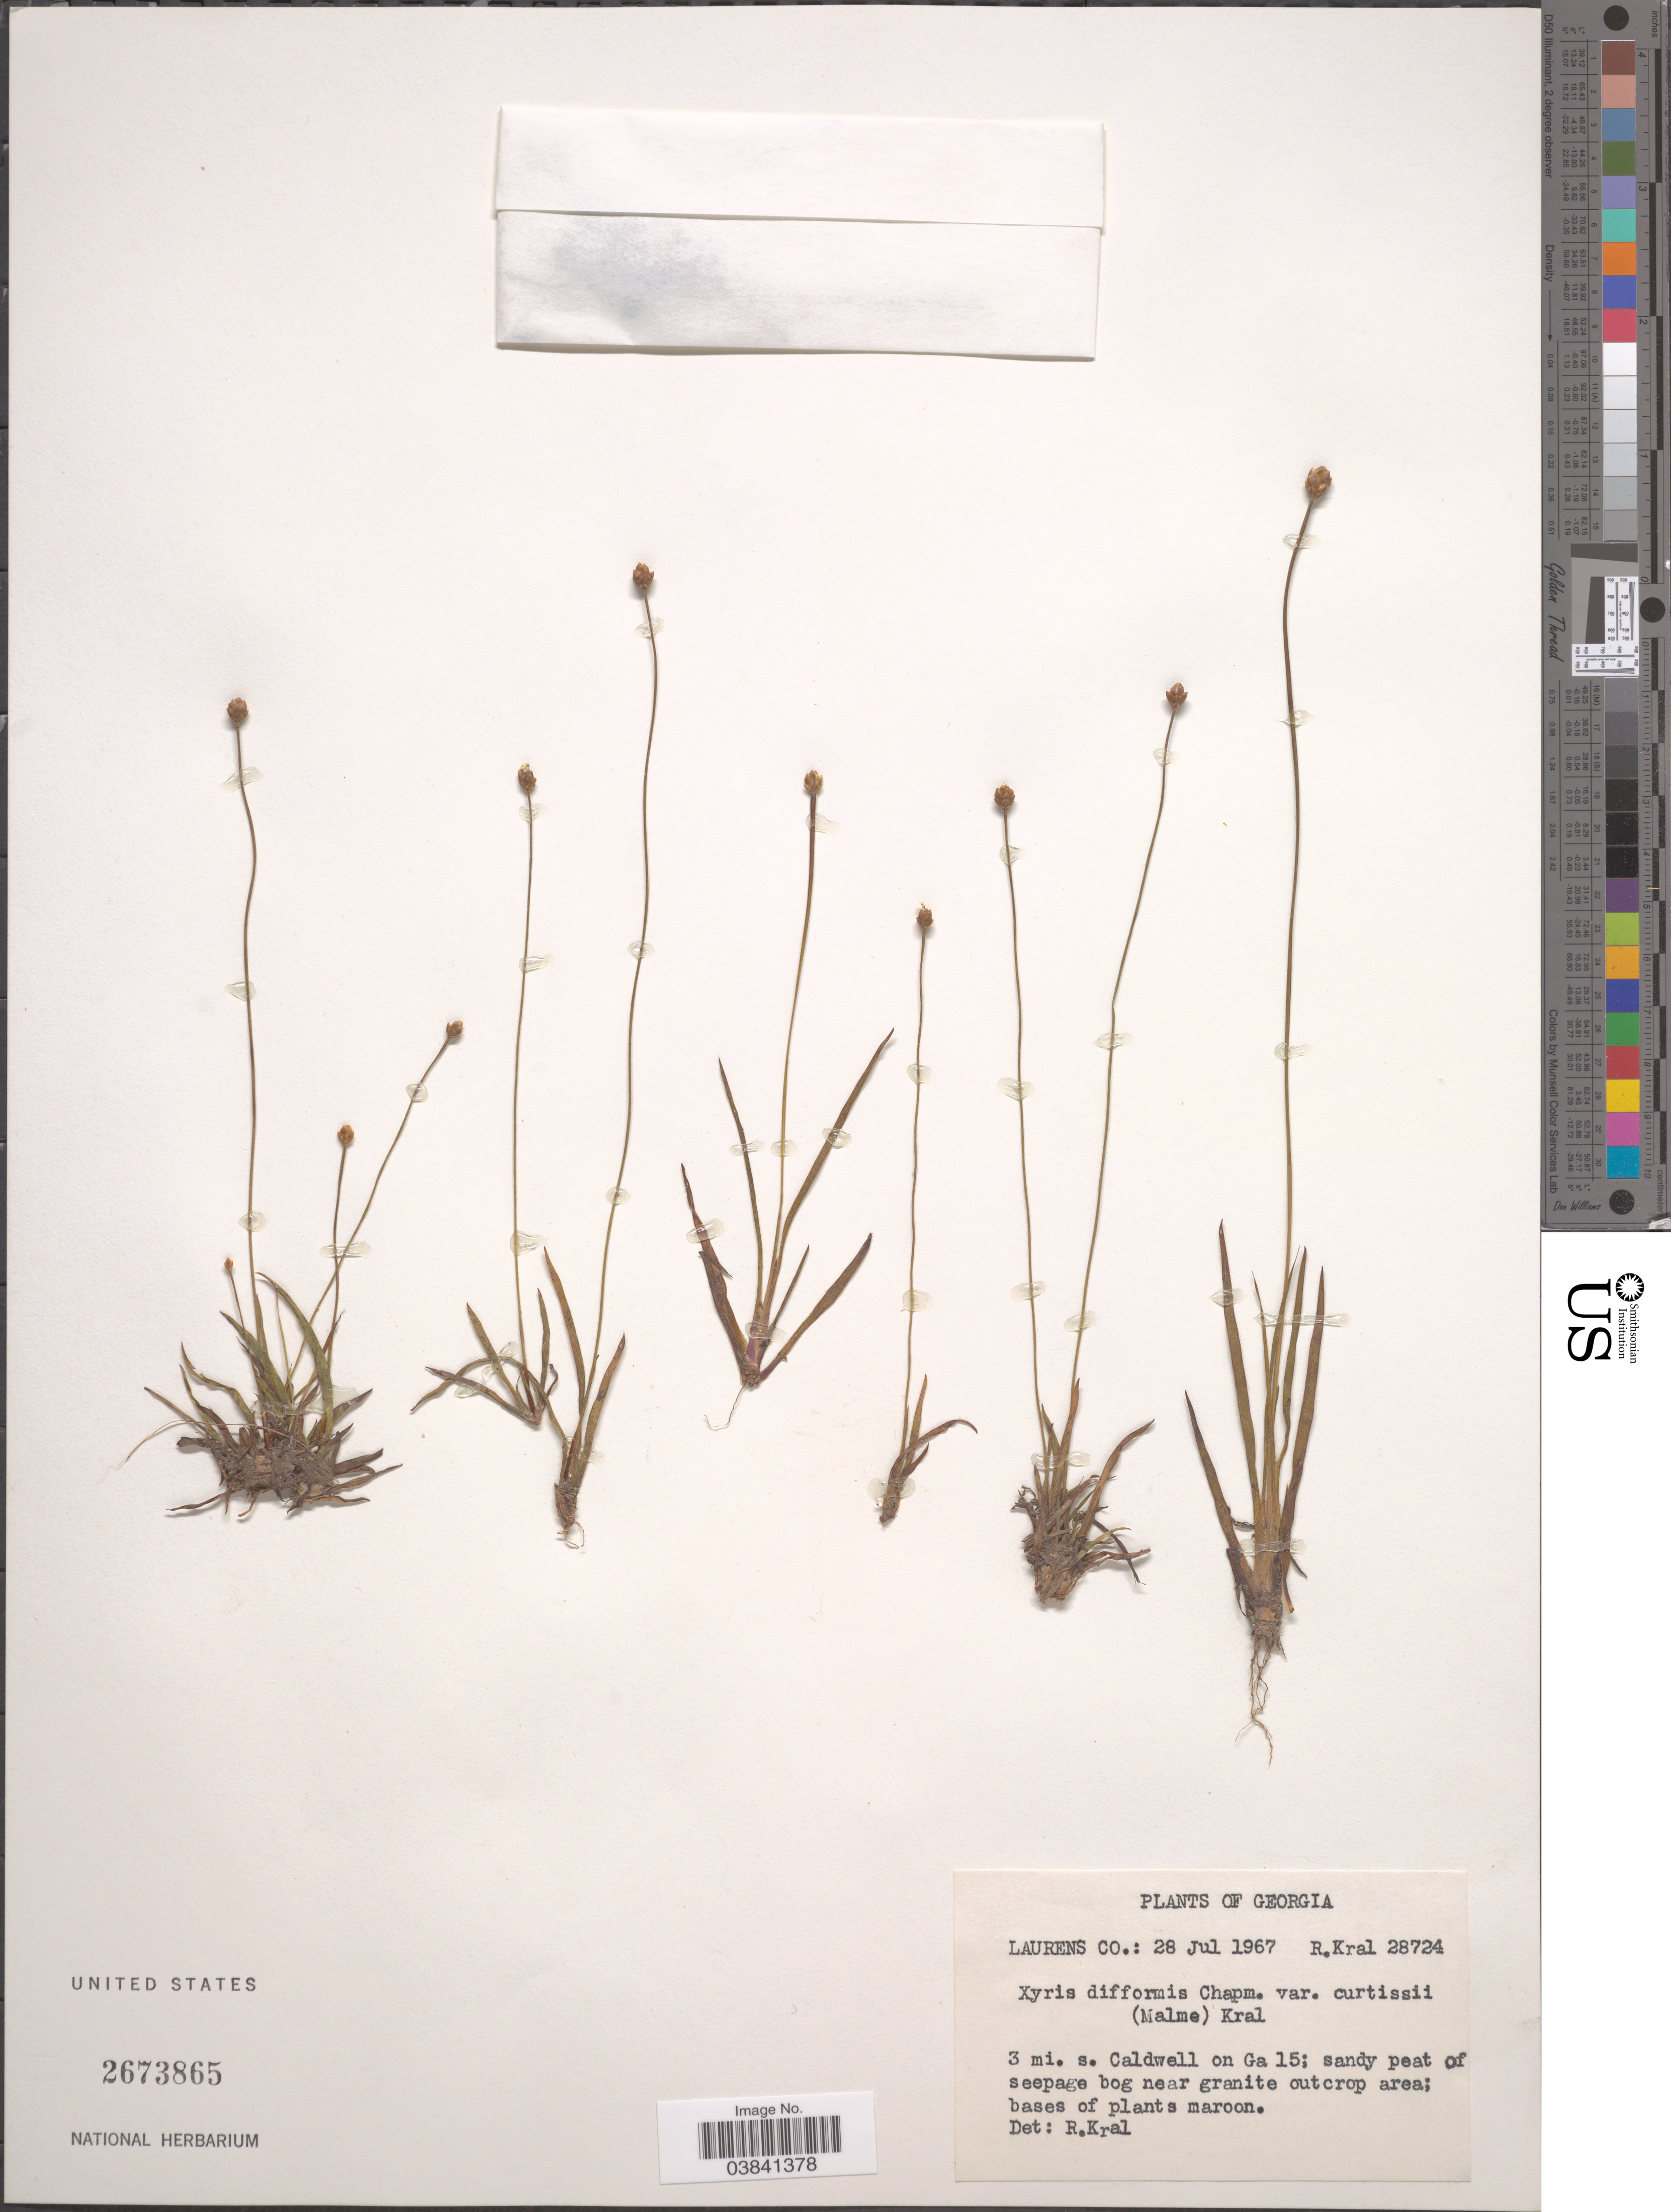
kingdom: Plantae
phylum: Tracheophyta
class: Liliopsida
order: Poales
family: Xyridaceae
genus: Xyris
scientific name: Xyris difformis var. curtissii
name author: (Malme) Kral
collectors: R. Kral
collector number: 28724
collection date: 1967-07-28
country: United States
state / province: Georgia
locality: Laurens Co.: 3 mi. s. Caldwell on Ga 15.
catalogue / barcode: US 2673865